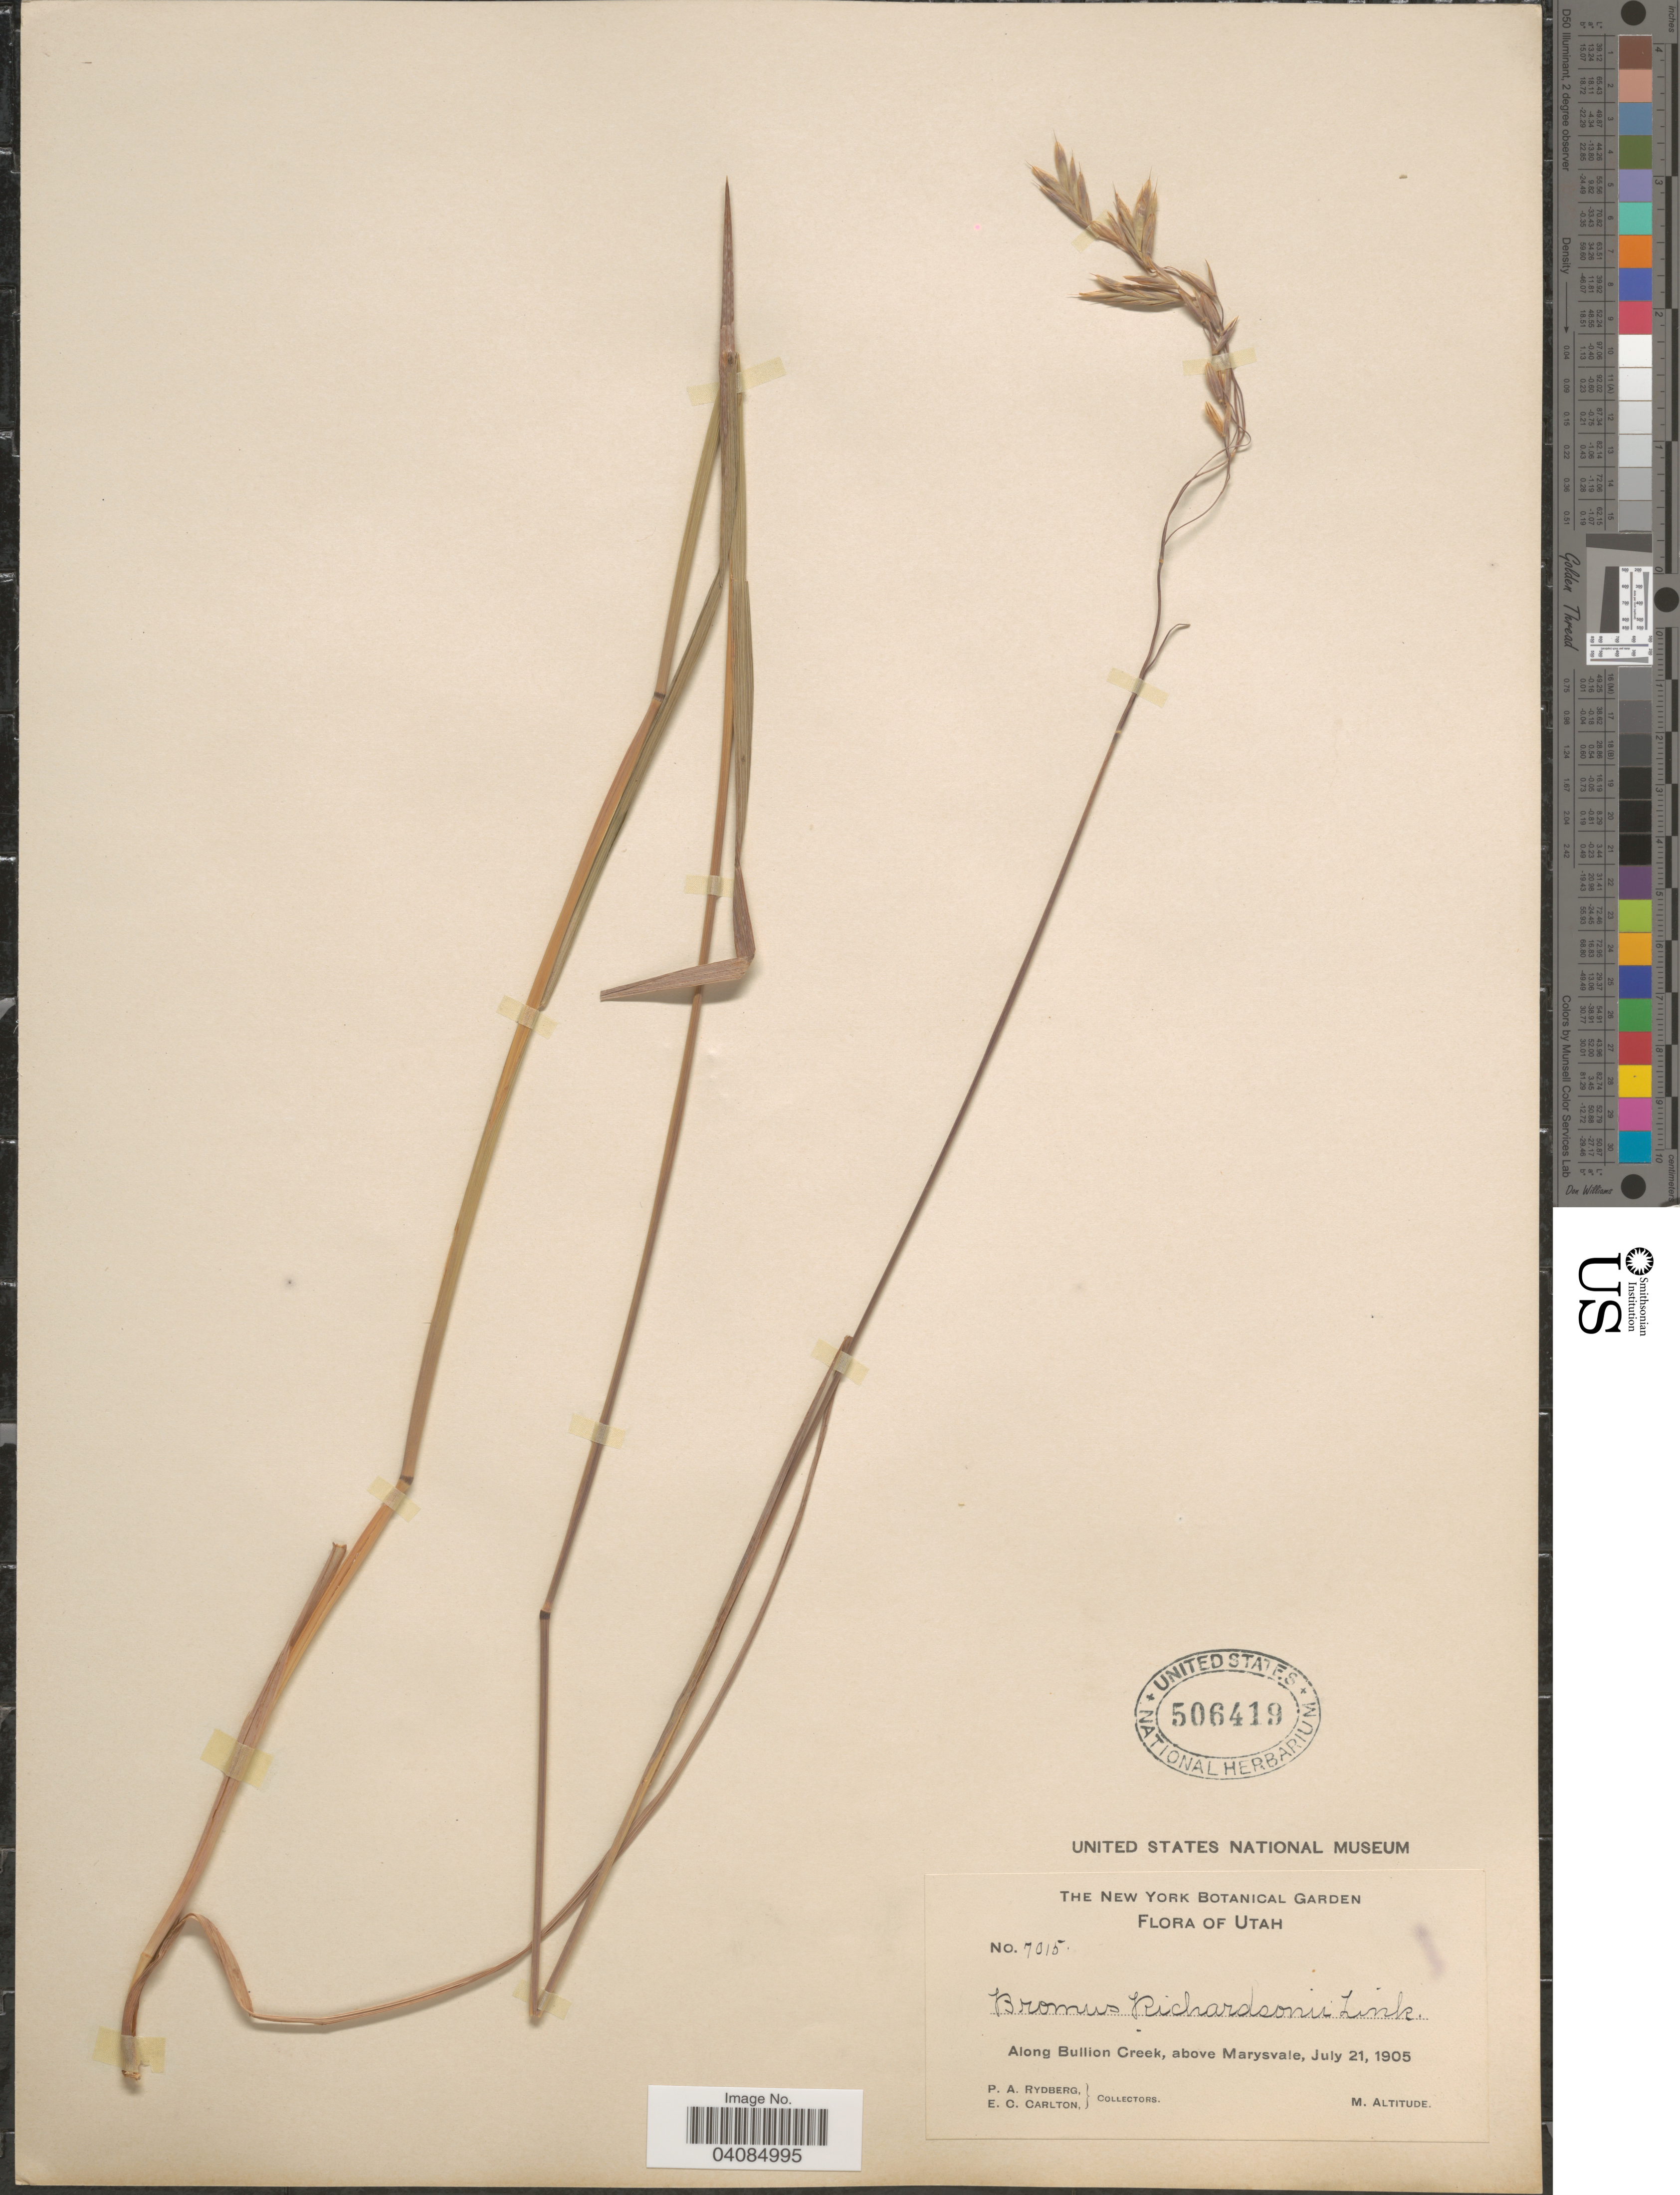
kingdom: Plantae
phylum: Tracheophyta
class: Liliopsida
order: Poales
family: Poaceae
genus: Bromus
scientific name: Bromus racemosus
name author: L.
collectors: P. A. Rydberg & E. Carlton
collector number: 7015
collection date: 1905-07-21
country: United States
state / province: Utah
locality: Along Bullion Creek, above Marysvale.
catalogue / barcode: US 506419